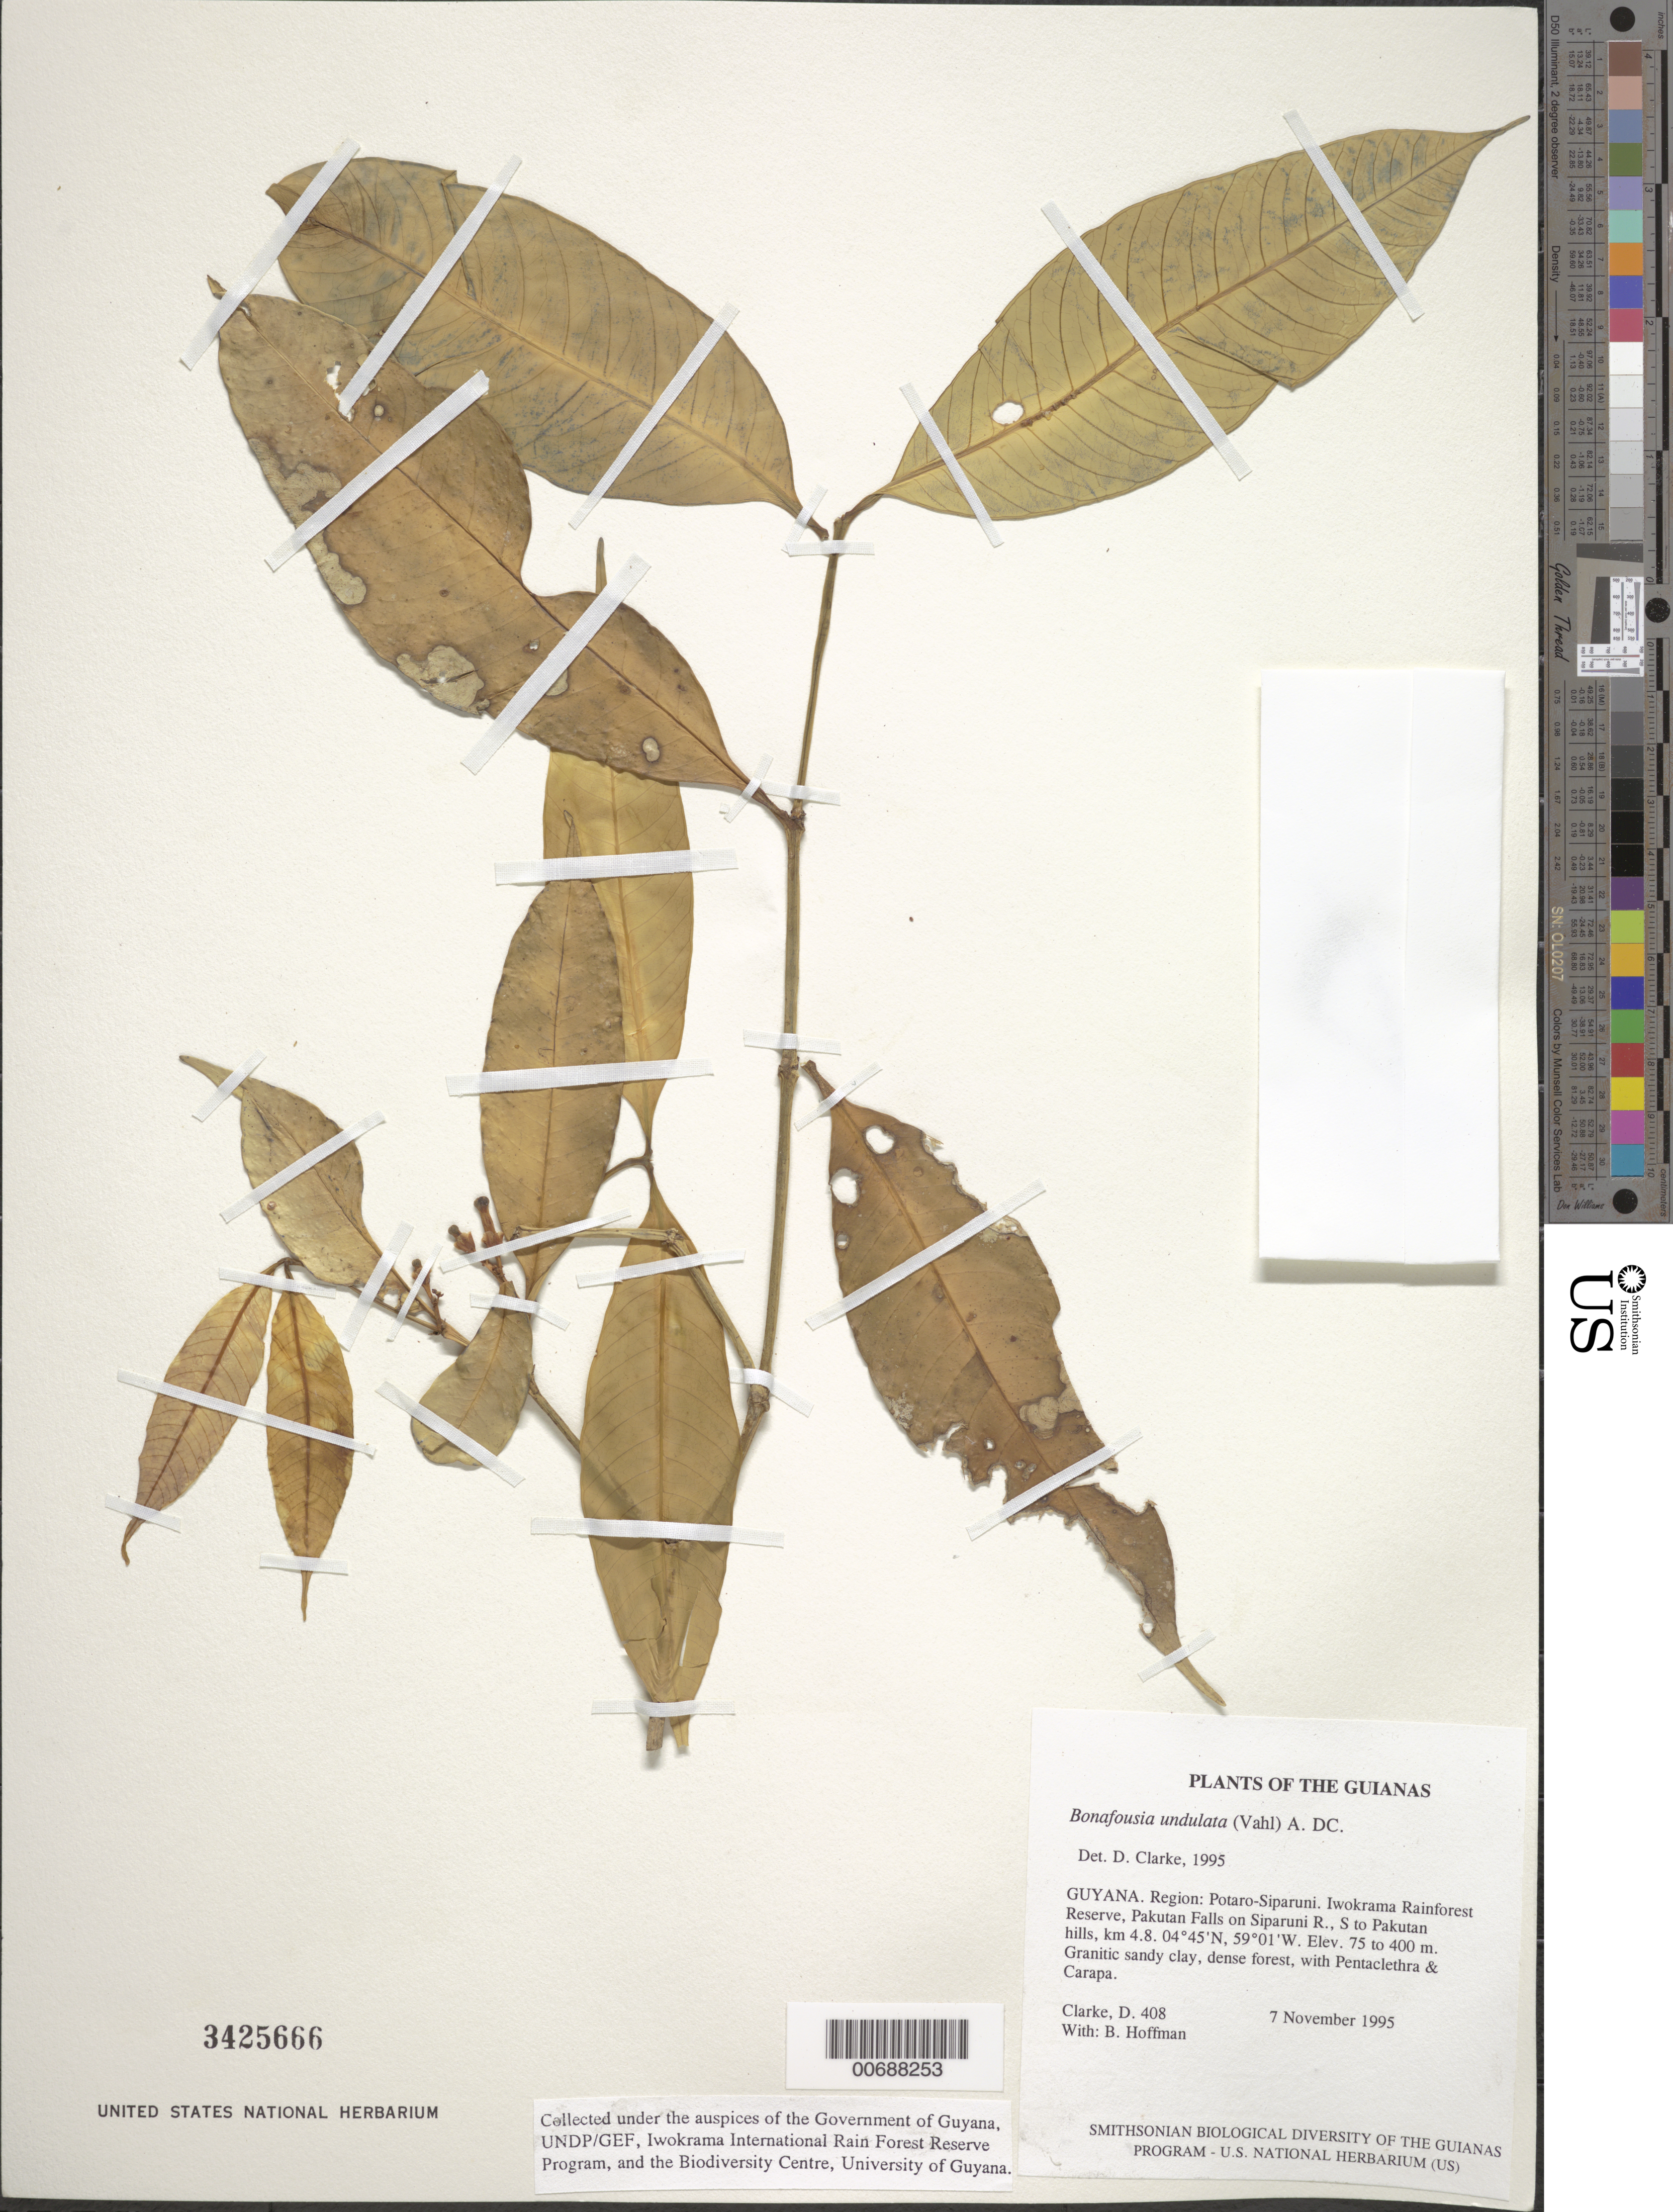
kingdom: Plantae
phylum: Tracheophyta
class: Magnoliopsida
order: Gentianales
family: Apocynaceae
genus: Bonafousia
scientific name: Bonafousia undulata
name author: (Vahl) A. DC.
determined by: Clarke, H. D., University of North Carolina (Asheville)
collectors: H. D. Clarke & B. Hoffman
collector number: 408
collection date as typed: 7 November 1995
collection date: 1995-11-07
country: Guyana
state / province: Potaro-Siparuni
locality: Iwokrama Rainforest Reserve, Pakutau Falls on Siparuni R., S to Pakutau hills, km 4.8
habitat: Granitic sandy clay, dense forest, with Pentaclethra & Carapa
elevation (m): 75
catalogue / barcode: US 3425666